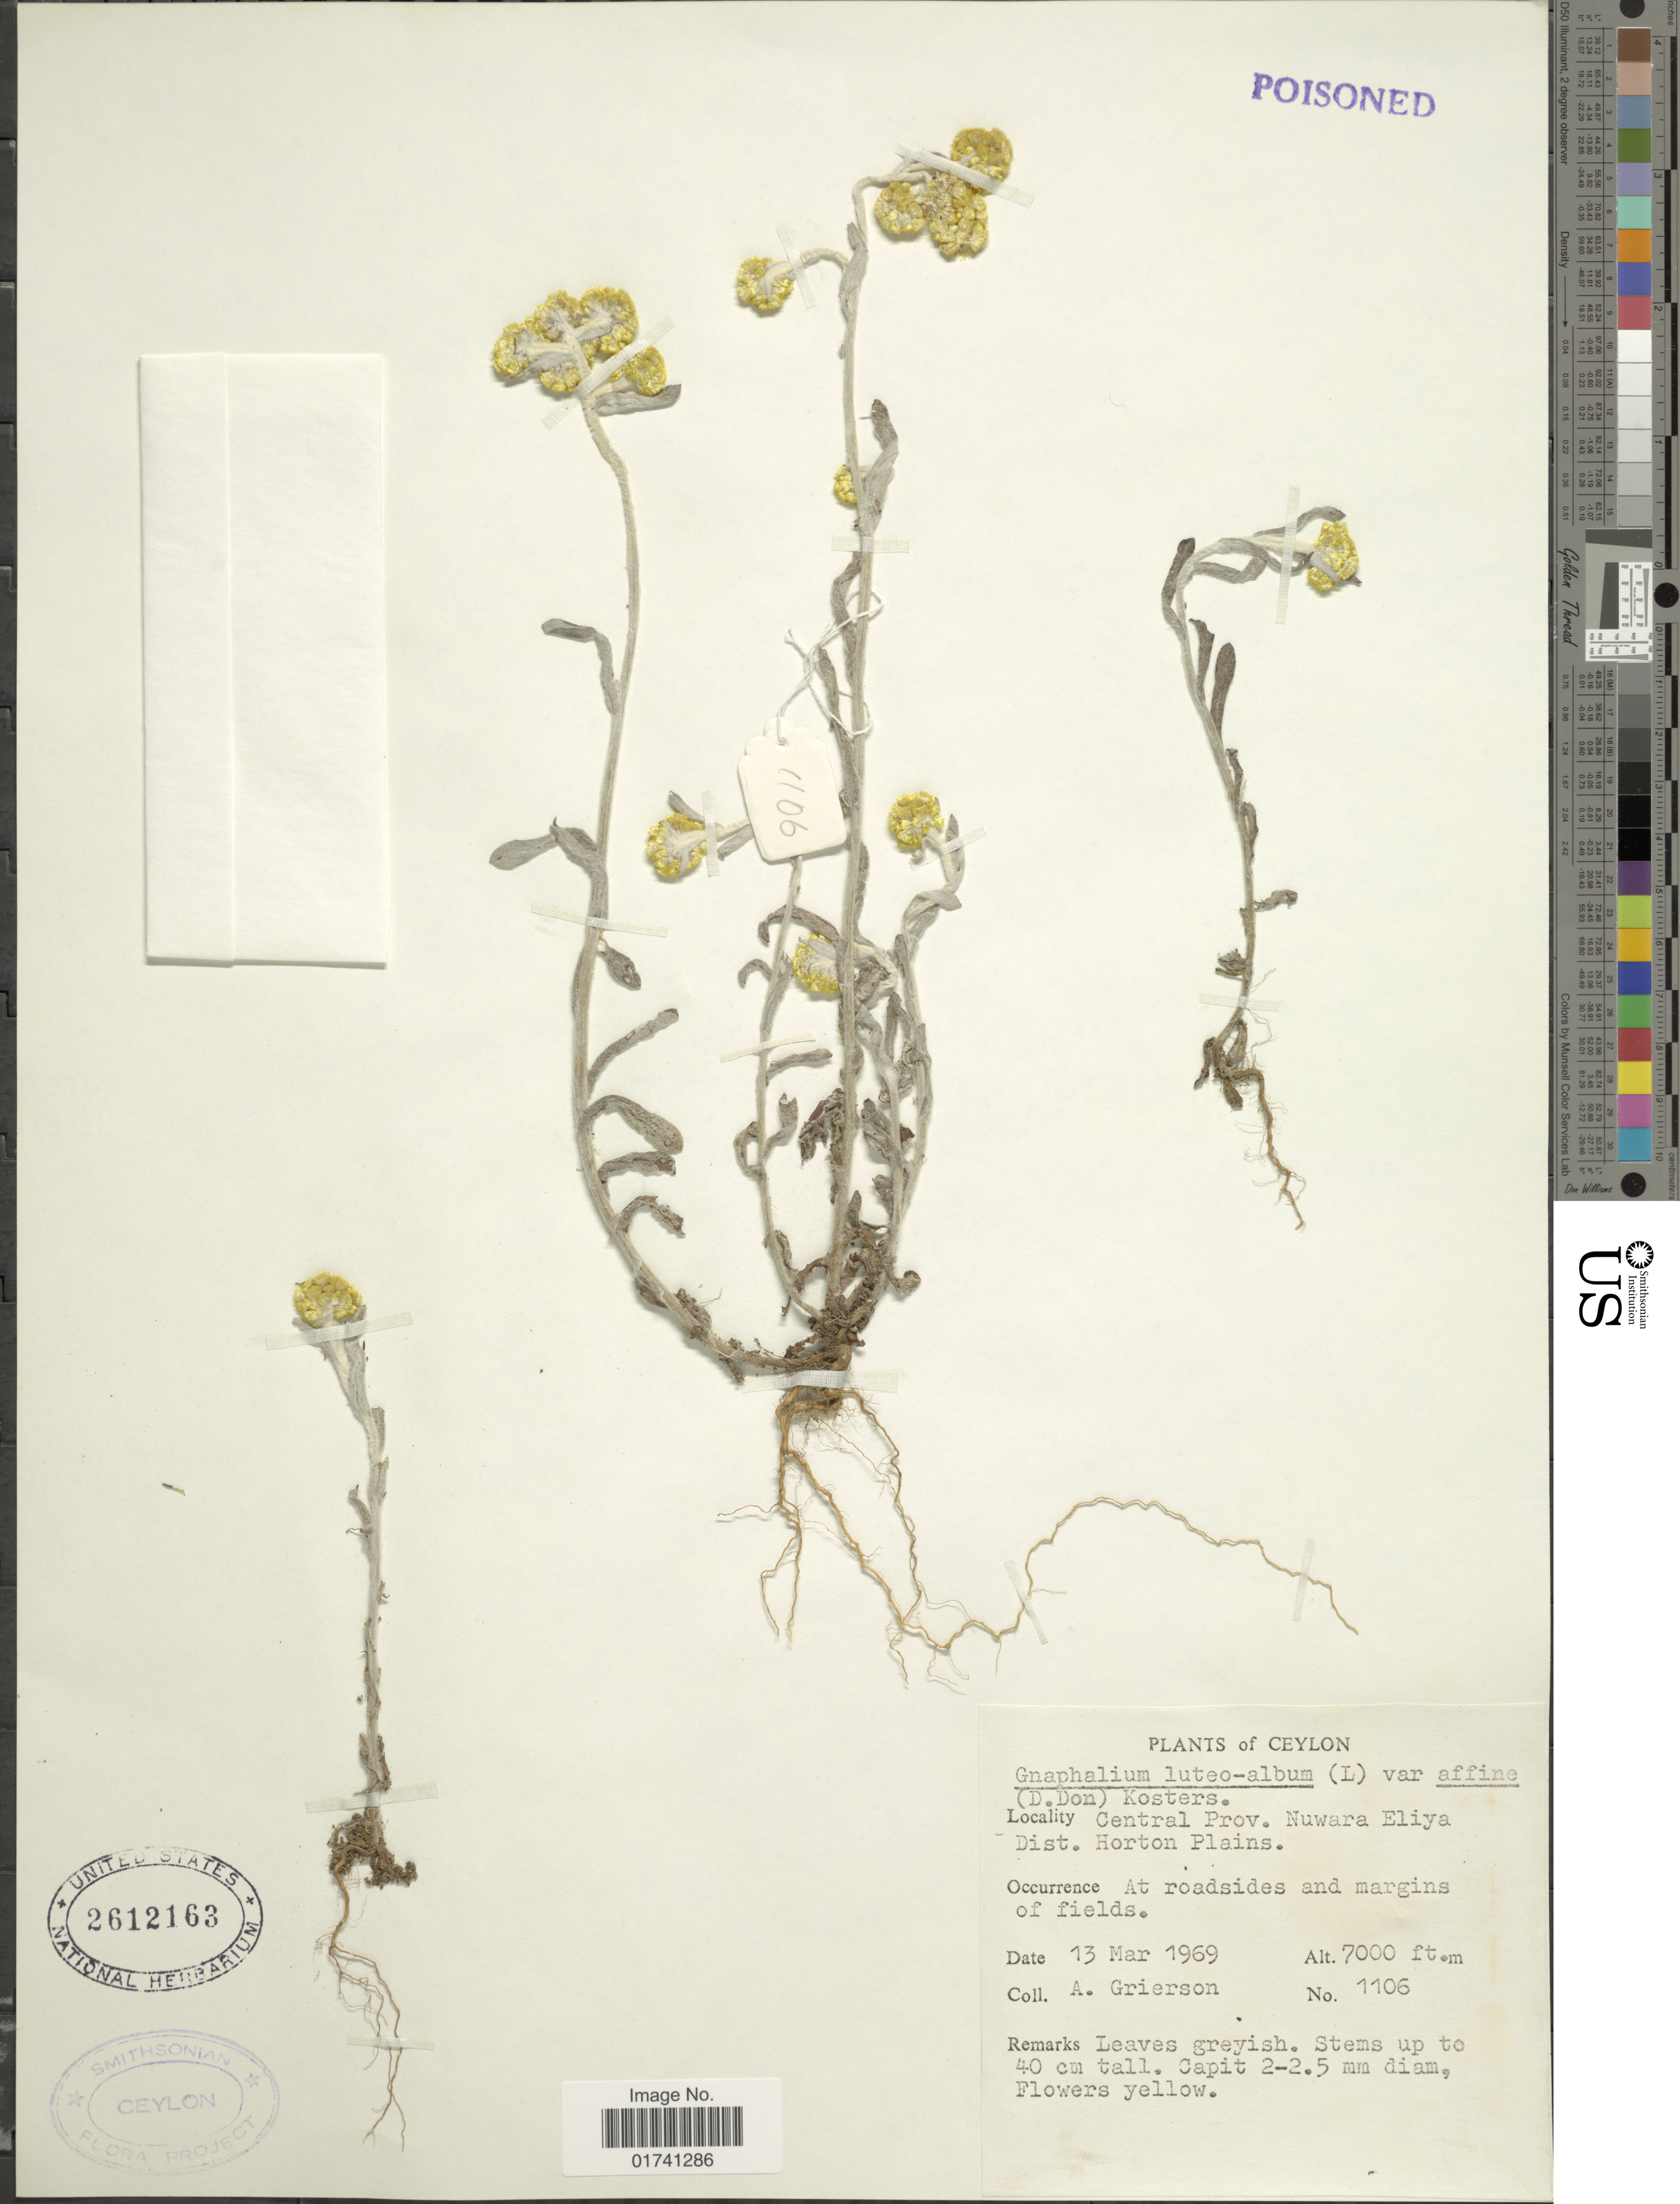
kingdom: Plantae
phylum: Tracheophyta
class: Magnoliopsida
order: Asterales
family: Asteraceae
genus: Laphangium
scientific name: Laphangium luteoalbum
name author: (L.) Tzvelev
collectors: A. Grierson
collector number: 1106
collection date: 1969-03-13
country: Sri Lanka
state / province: Central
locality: Nuwara Eliya Dist. Horton Plains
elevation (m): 2134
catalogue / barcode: US 2612163